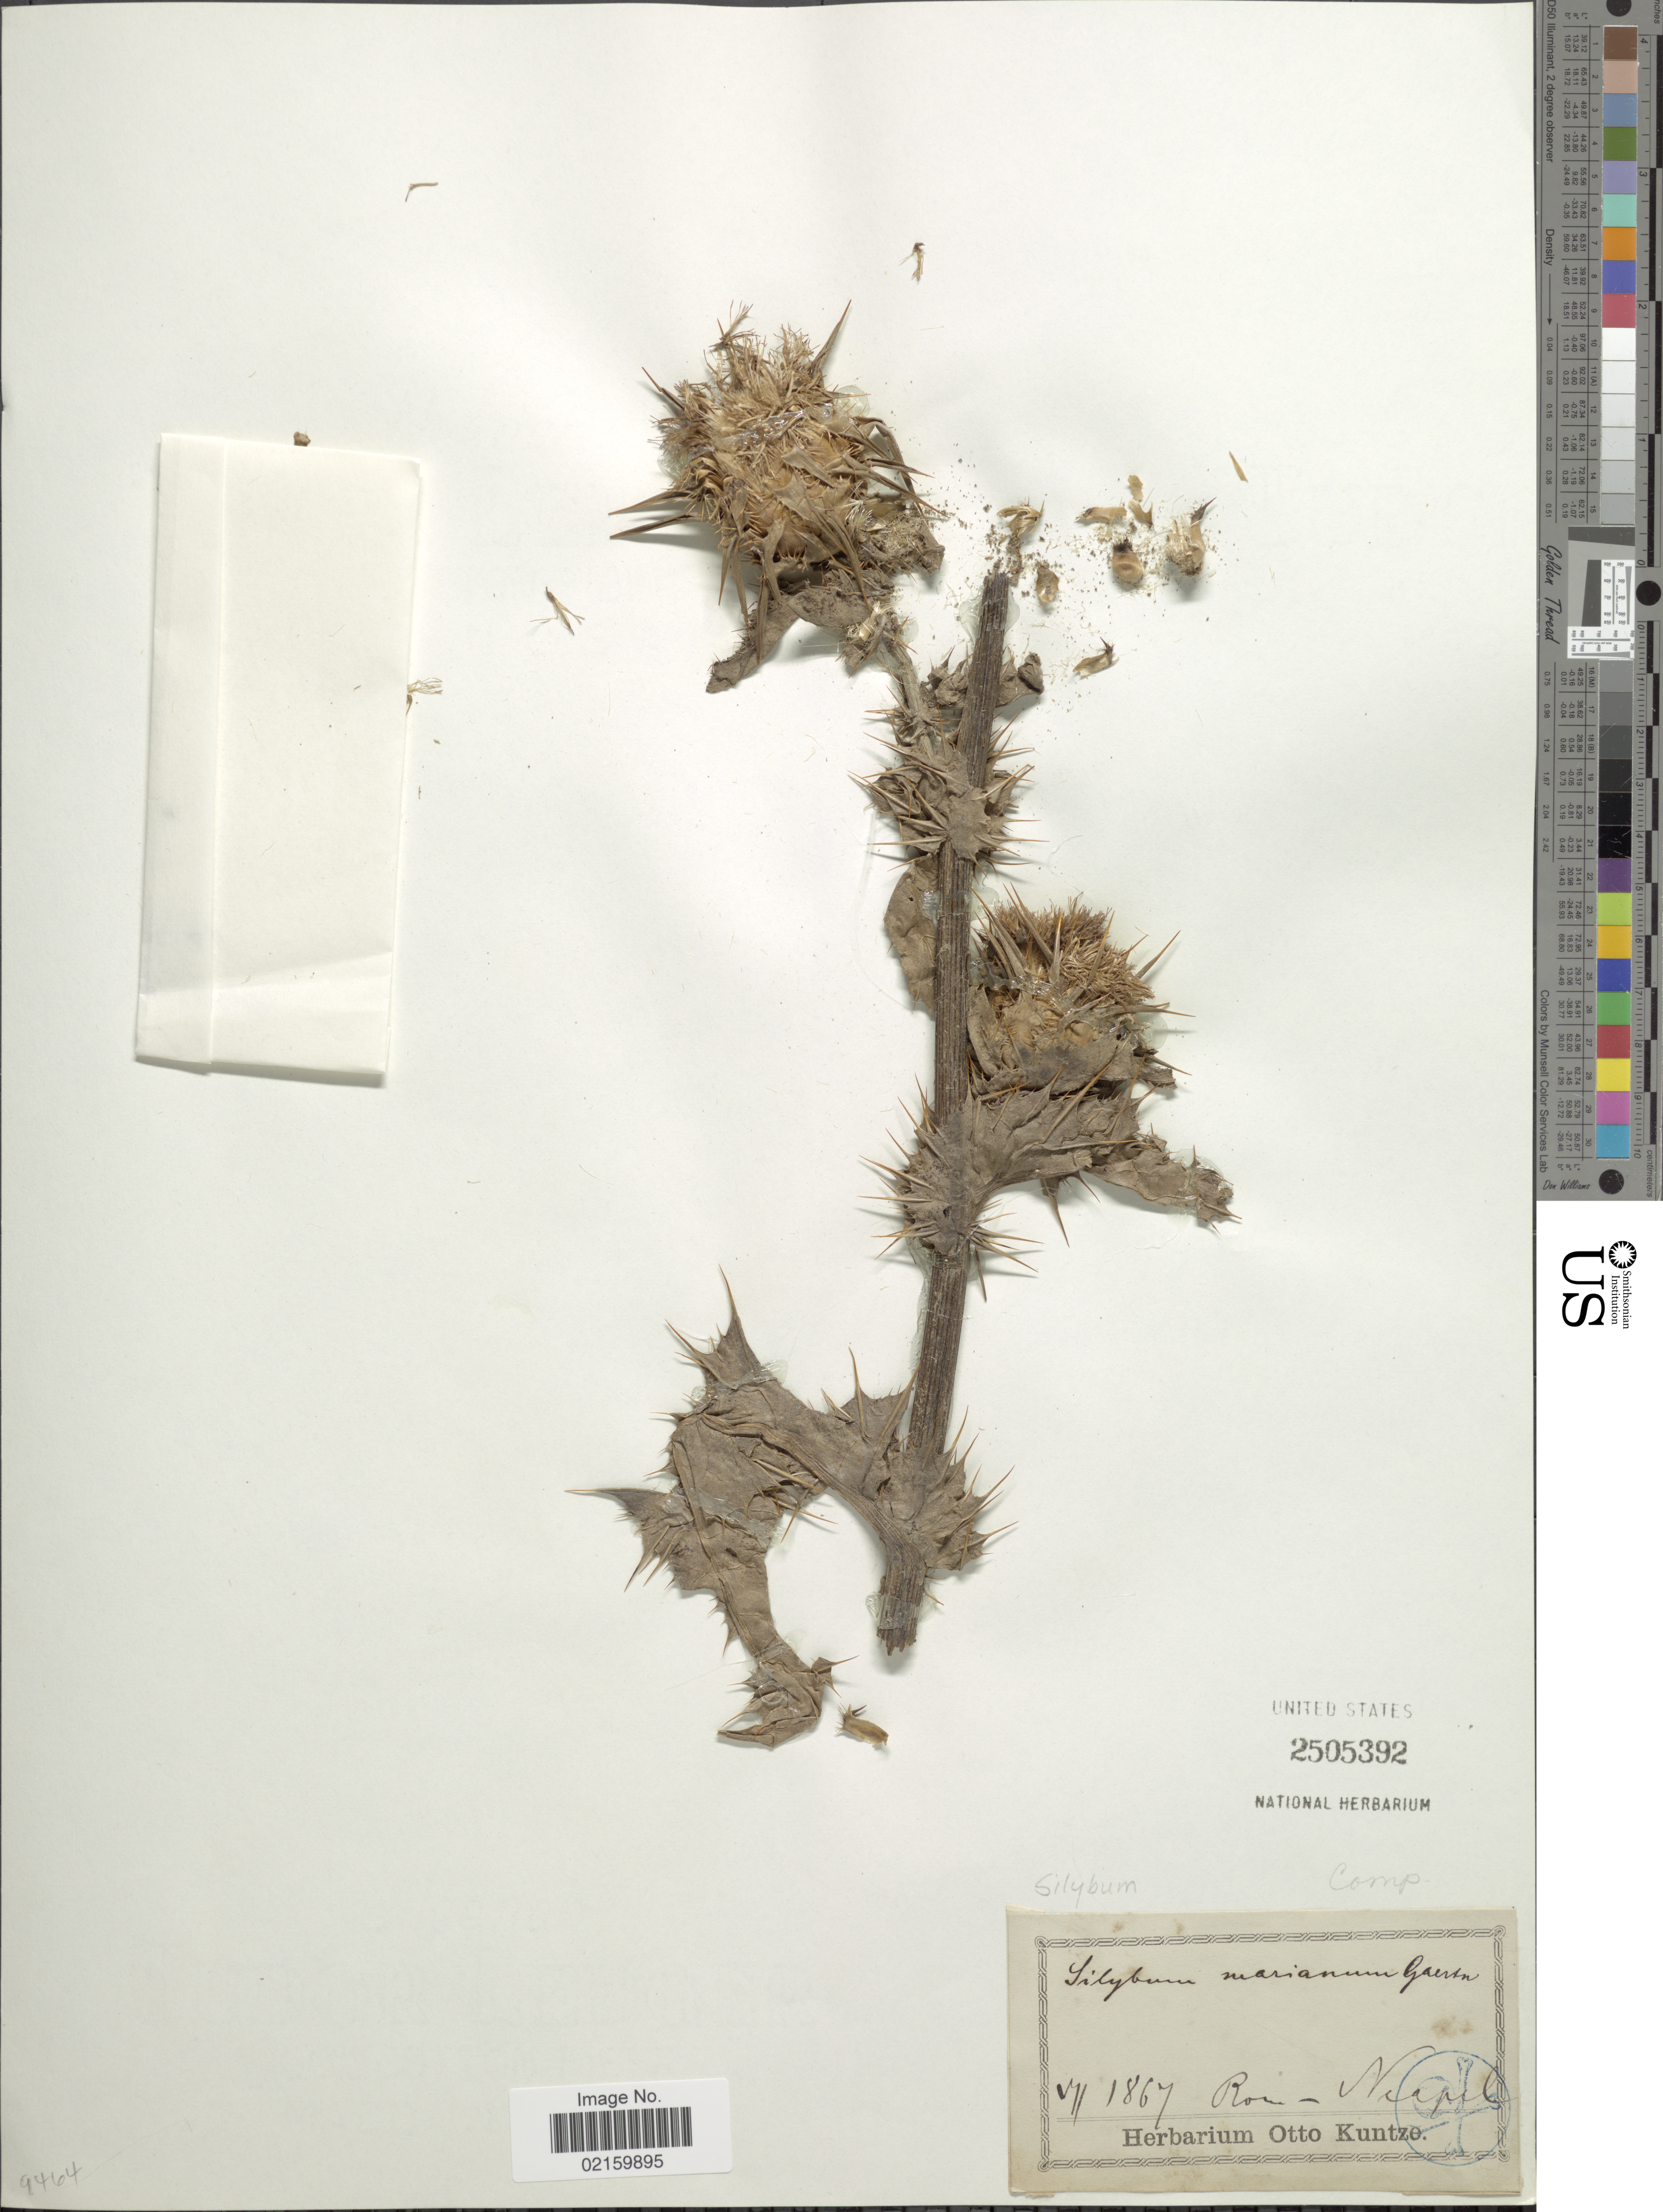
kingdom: Plantae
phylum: Tracheophyta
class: Magnoliopsida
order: Asterales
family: Asteraceae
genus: Silybum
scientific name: Silybum marianum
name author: (L.) Gaertn.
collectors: ex herb. Otto Kuntze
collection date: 1867-07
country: Italy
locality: Rom-Neapel [Rome-Naples]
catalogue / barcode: US 2505392